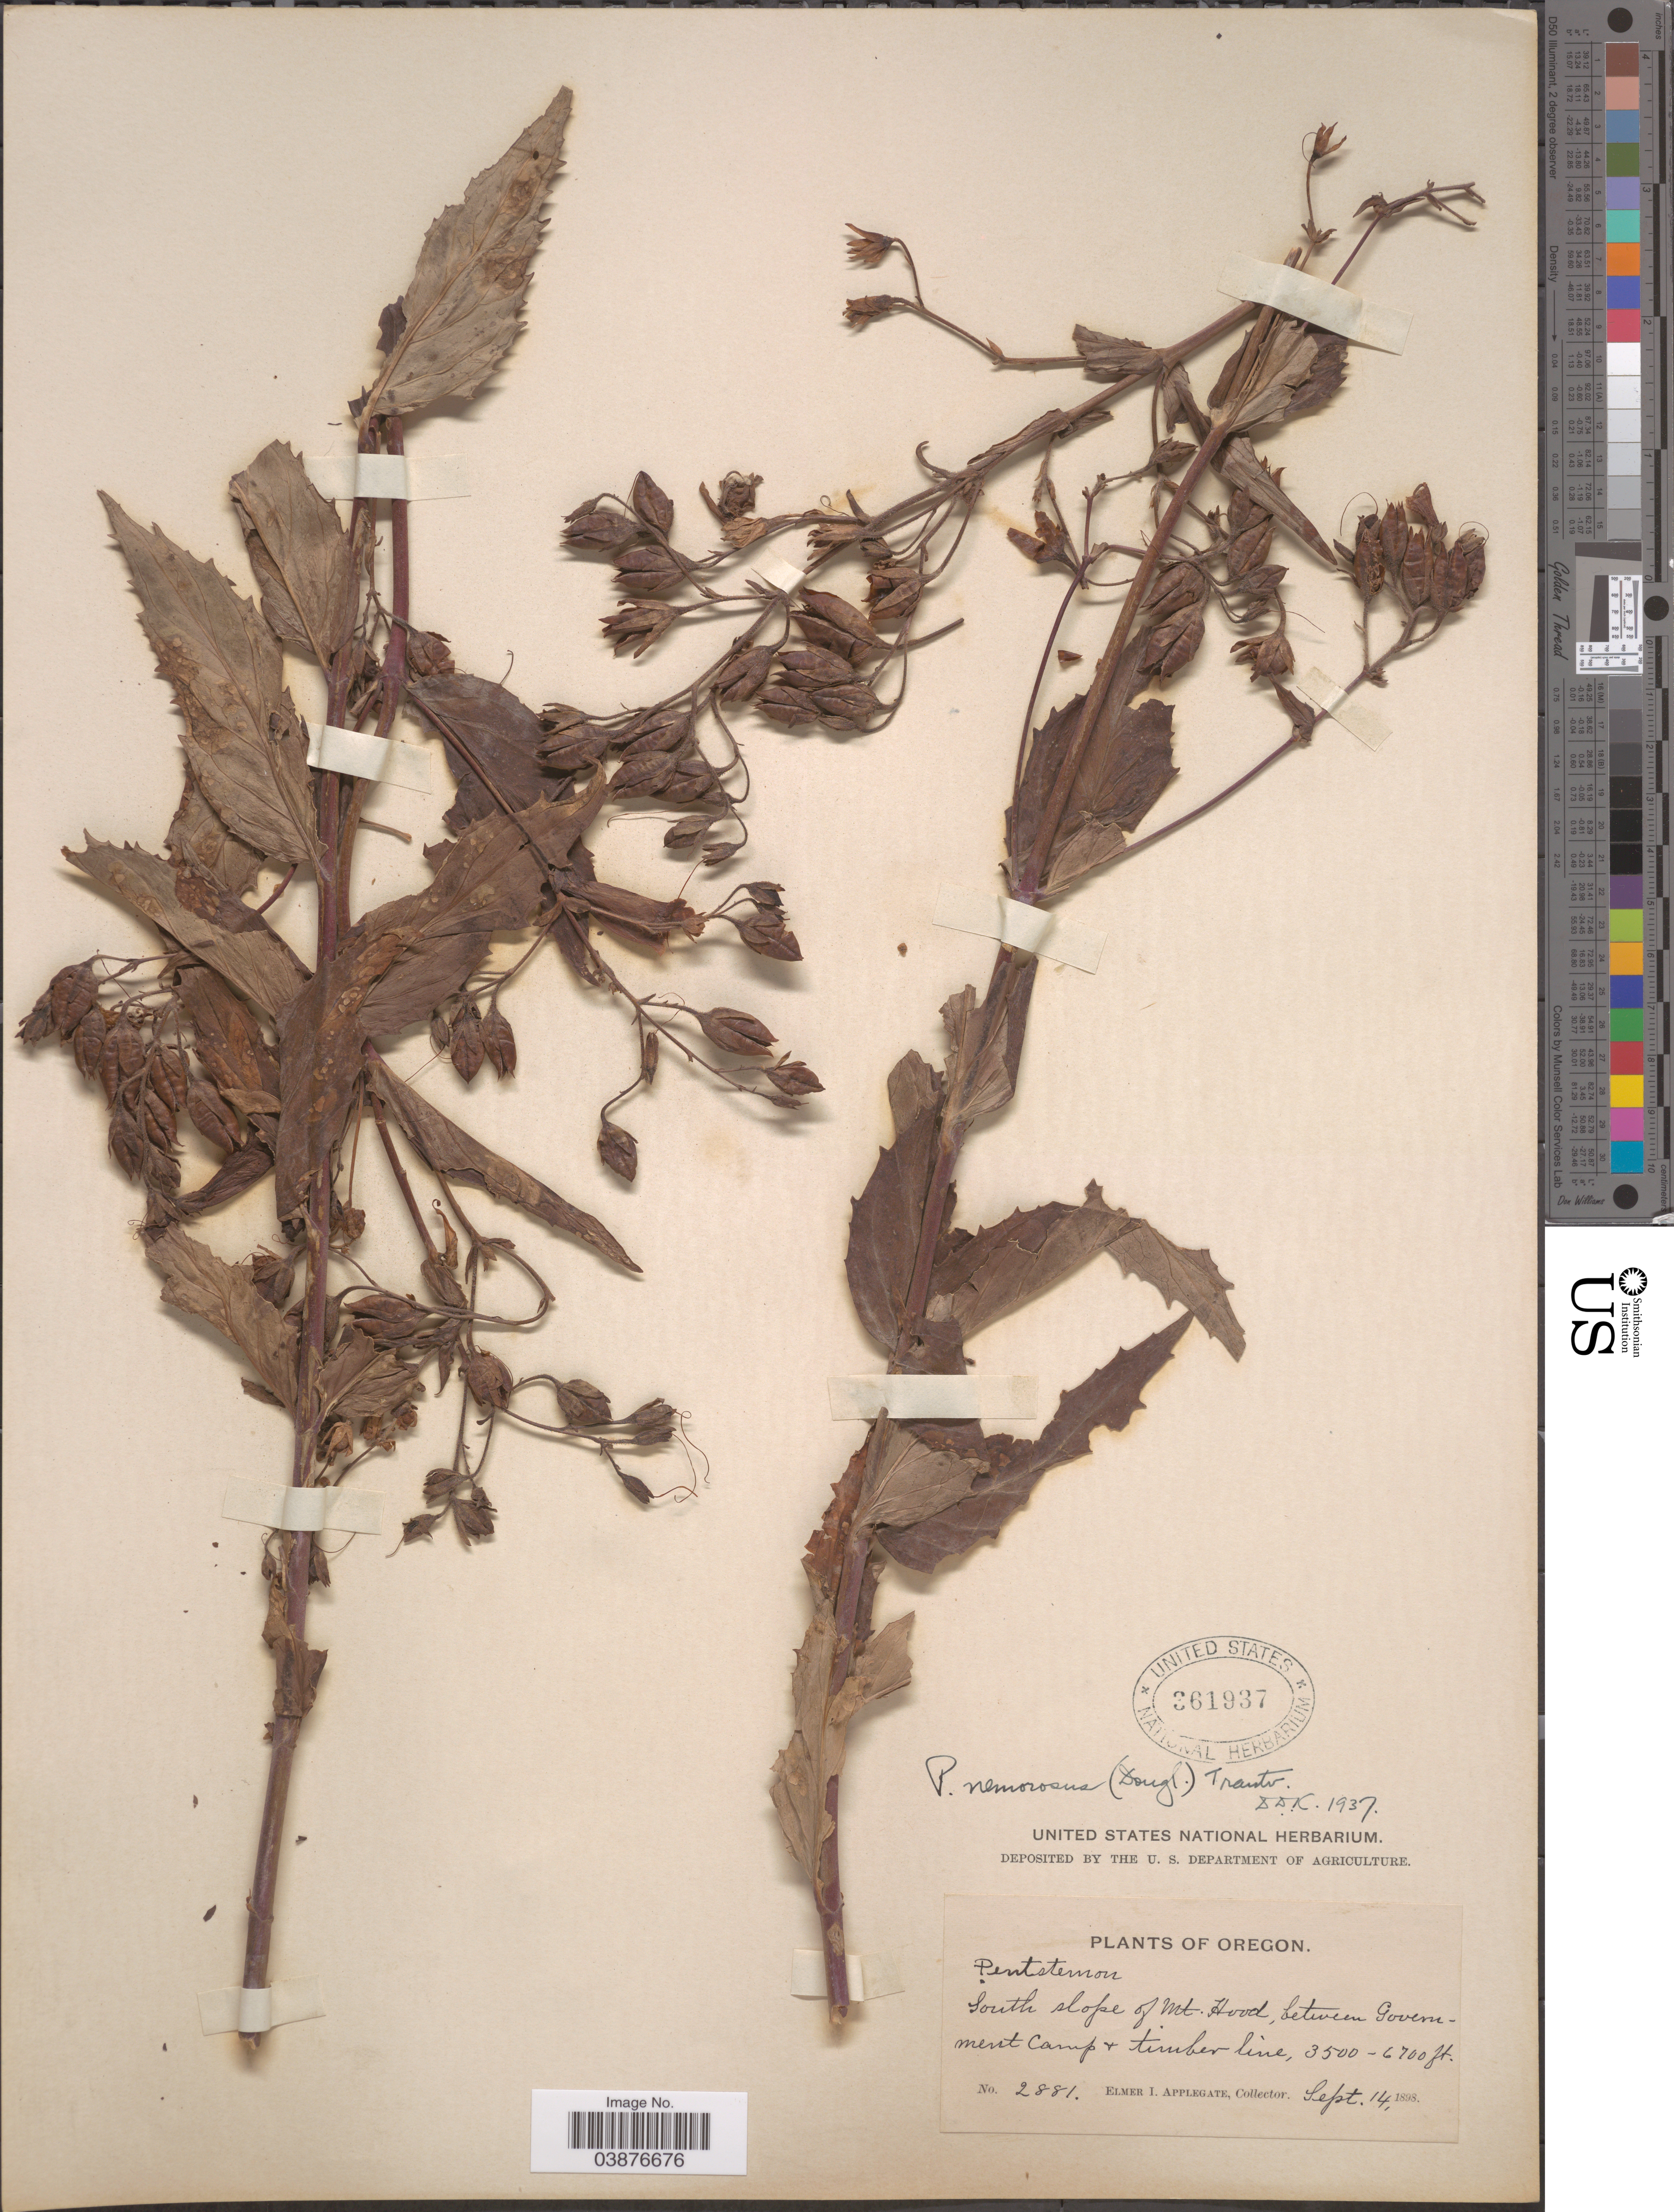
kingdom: Plantae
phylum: Tracheophyta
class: Magnoliopsida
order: Lamiales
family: Plantaginaceae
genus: Penstemon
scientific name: Penstemon nemorosus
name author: (Douglas ex Lindl.) Trautv.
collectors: E. I. Applegate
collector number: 2881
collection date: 1898-09-14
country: United States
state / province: Oregon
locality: South slope of Mt. Hood, between Government Camp & timber line.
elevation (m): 1067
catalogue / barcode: US 361937